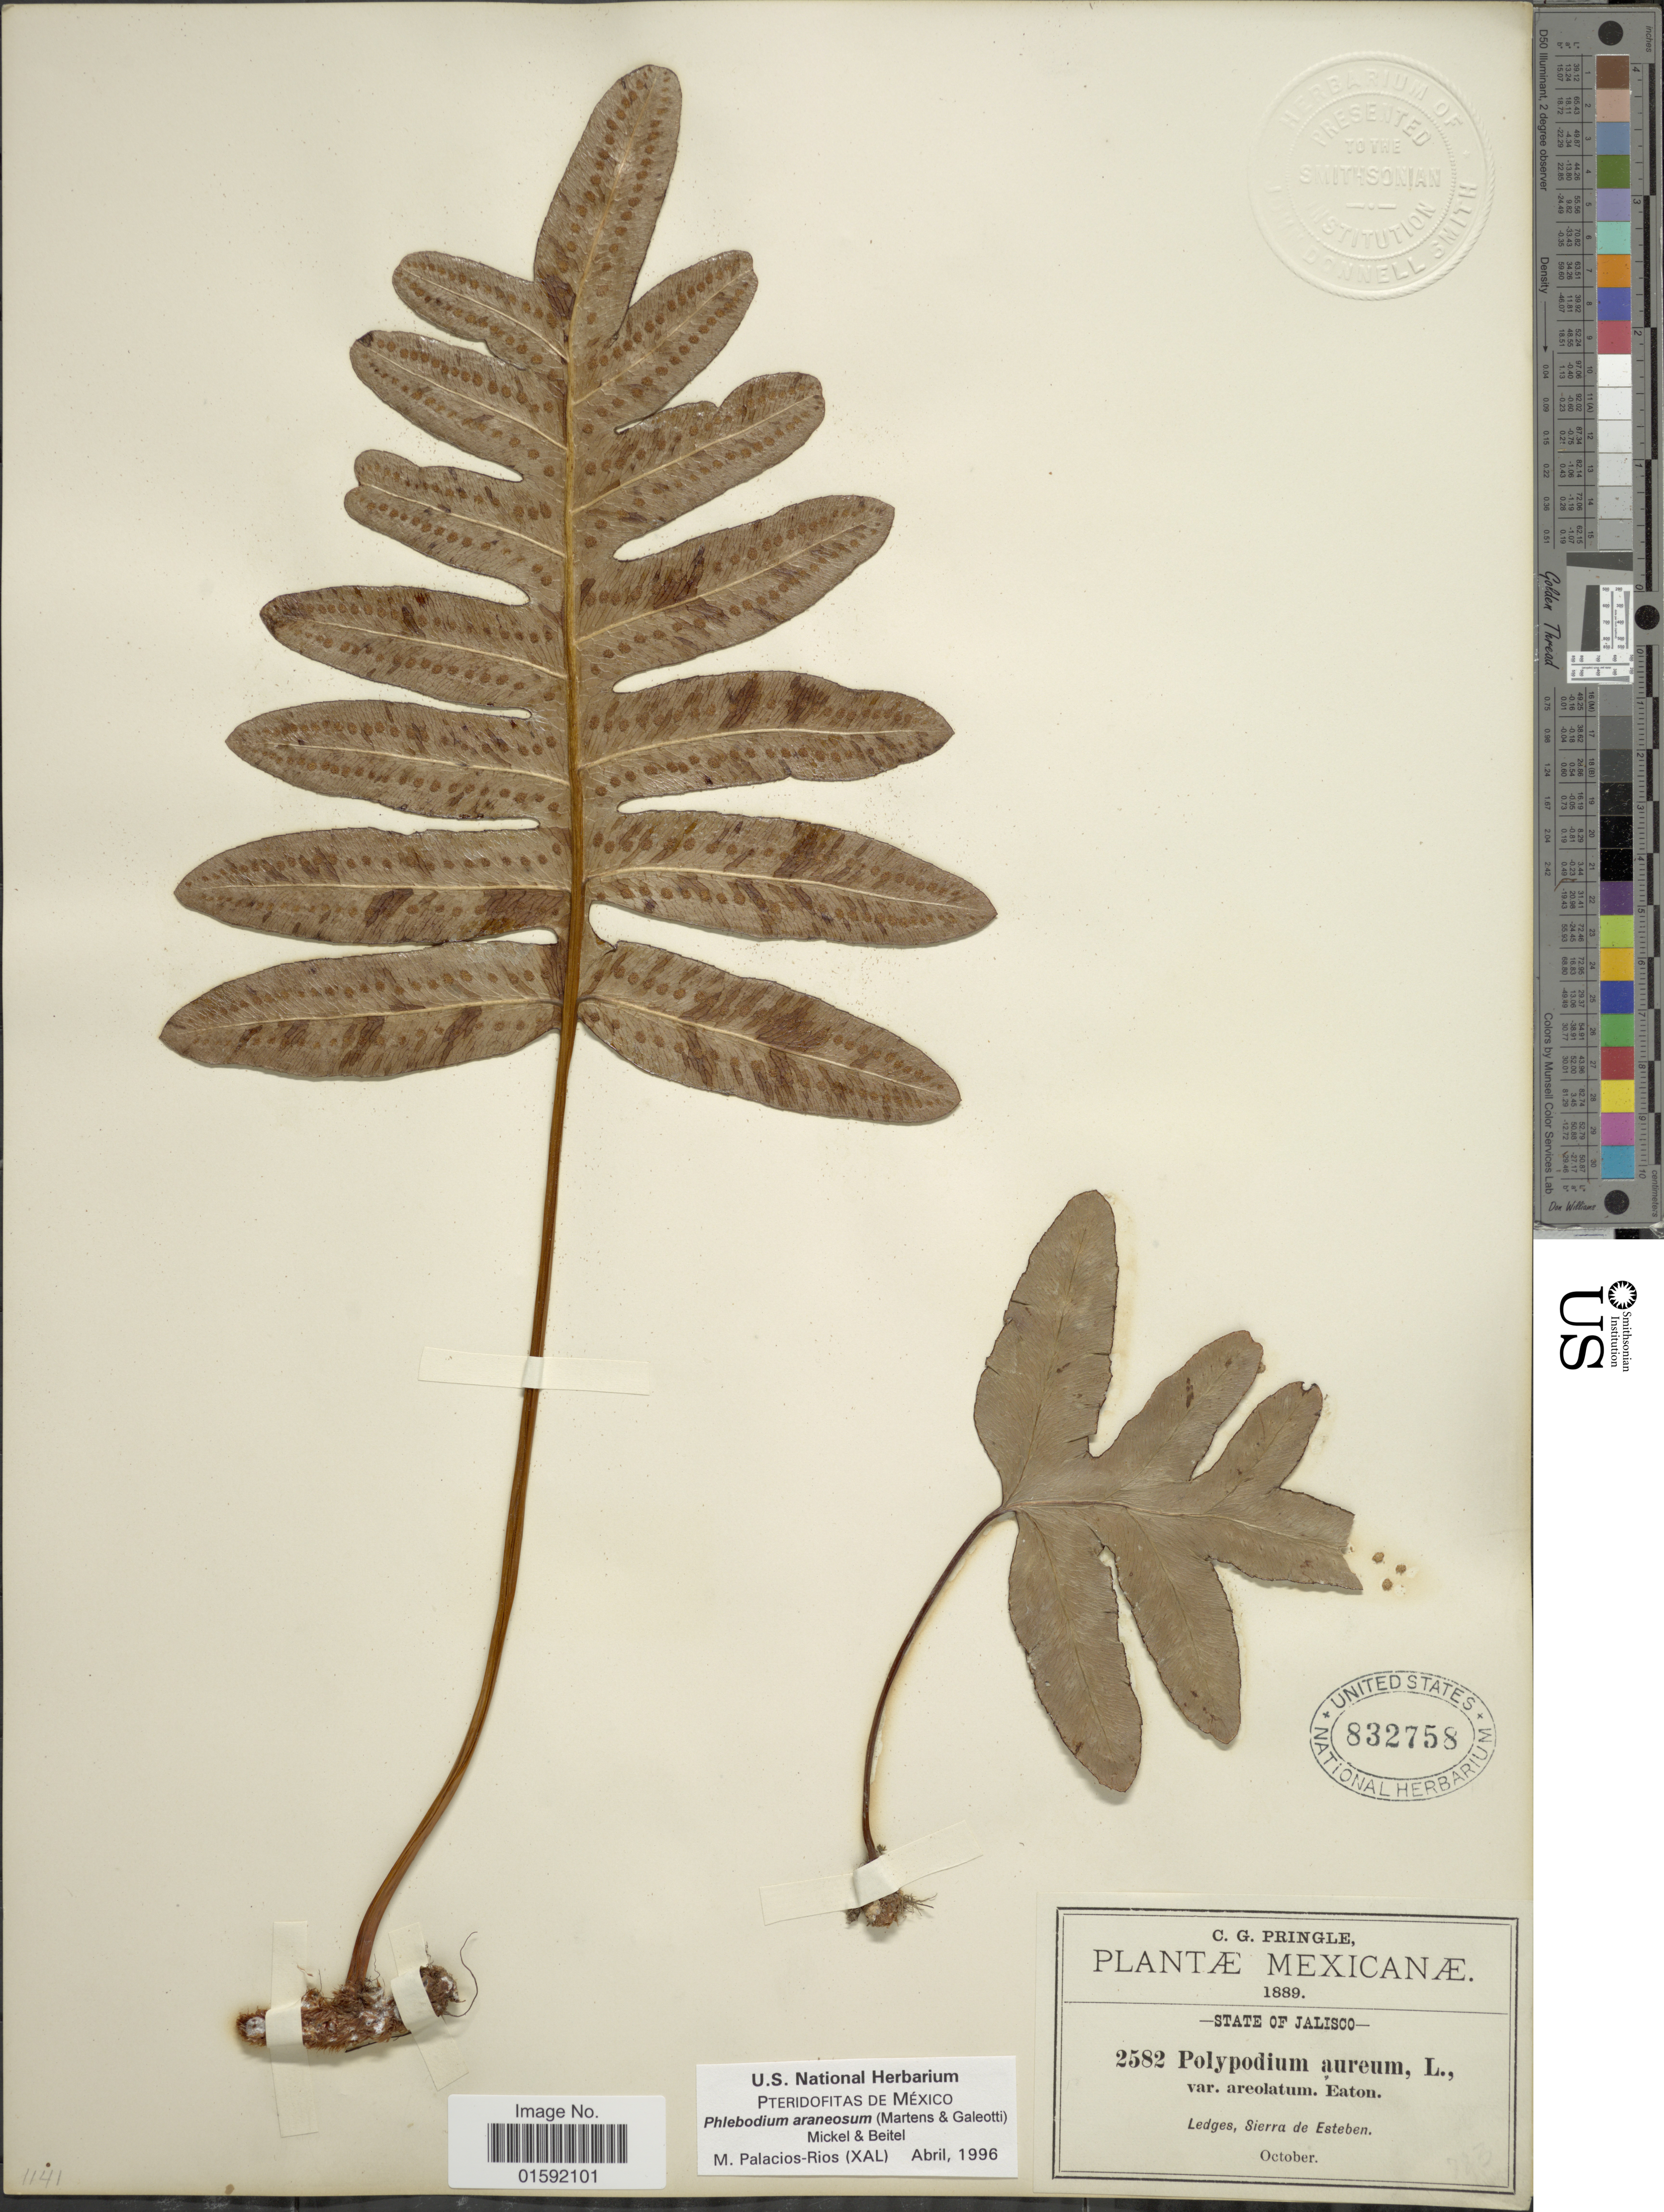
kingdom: Plantae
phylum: Tracheophyta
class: Polypodiopsida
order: Polypodiales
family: Polypodiaceae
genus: Phlebodium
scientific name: Phlebodium araneosum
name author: (M. Martens) Mickel & Beitel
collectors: C. G. Pringle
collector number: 2582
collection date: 1889-10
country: Mexico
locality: Ledges, Sierra de Esteben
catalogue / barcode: US 832578